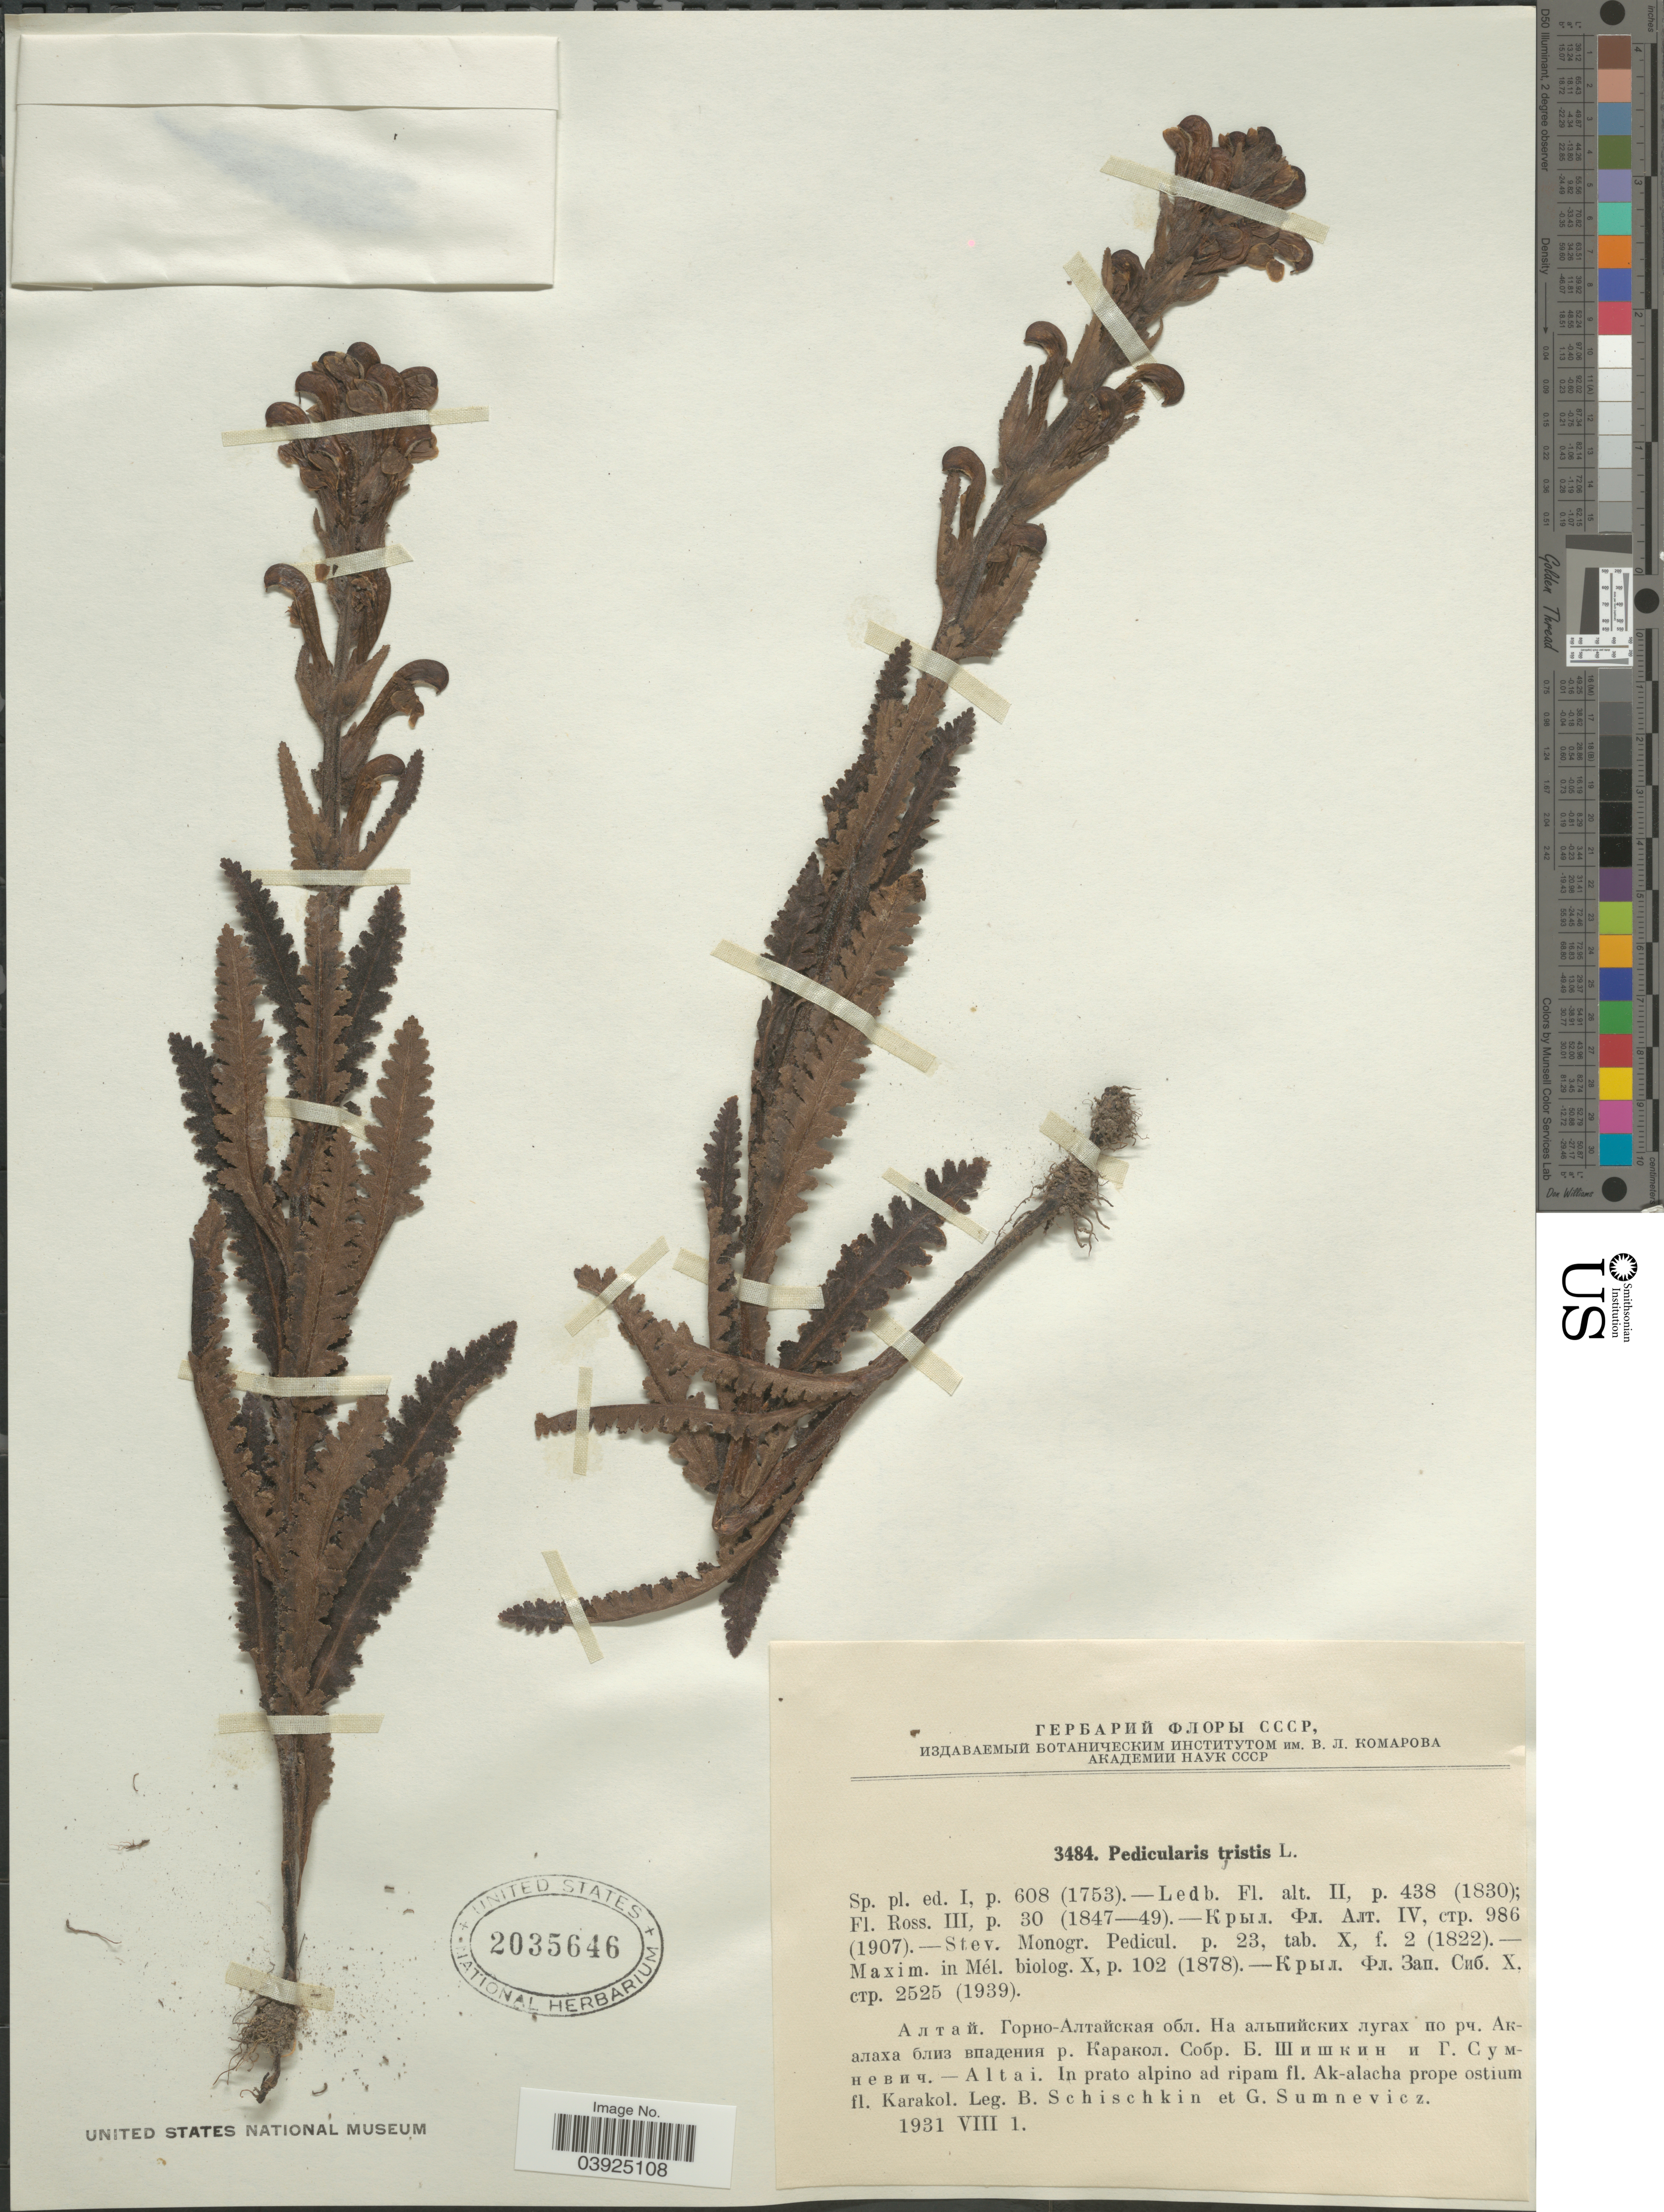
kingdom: Plantae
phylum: Tracheophyta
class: Magnoliopsida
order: Lamiales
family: Orobanchaceae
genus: Pedicularis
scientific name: Pedicularis tristis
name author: L.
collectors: B. Schischkin & G. Sumnevicz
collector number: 3484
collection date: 1931-08-01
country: Kyrgyzstan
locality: Altai. In prato alpino ad ripam fl. Ak-alacha prope ostium fl. Karakol.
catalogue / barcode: US 2035646